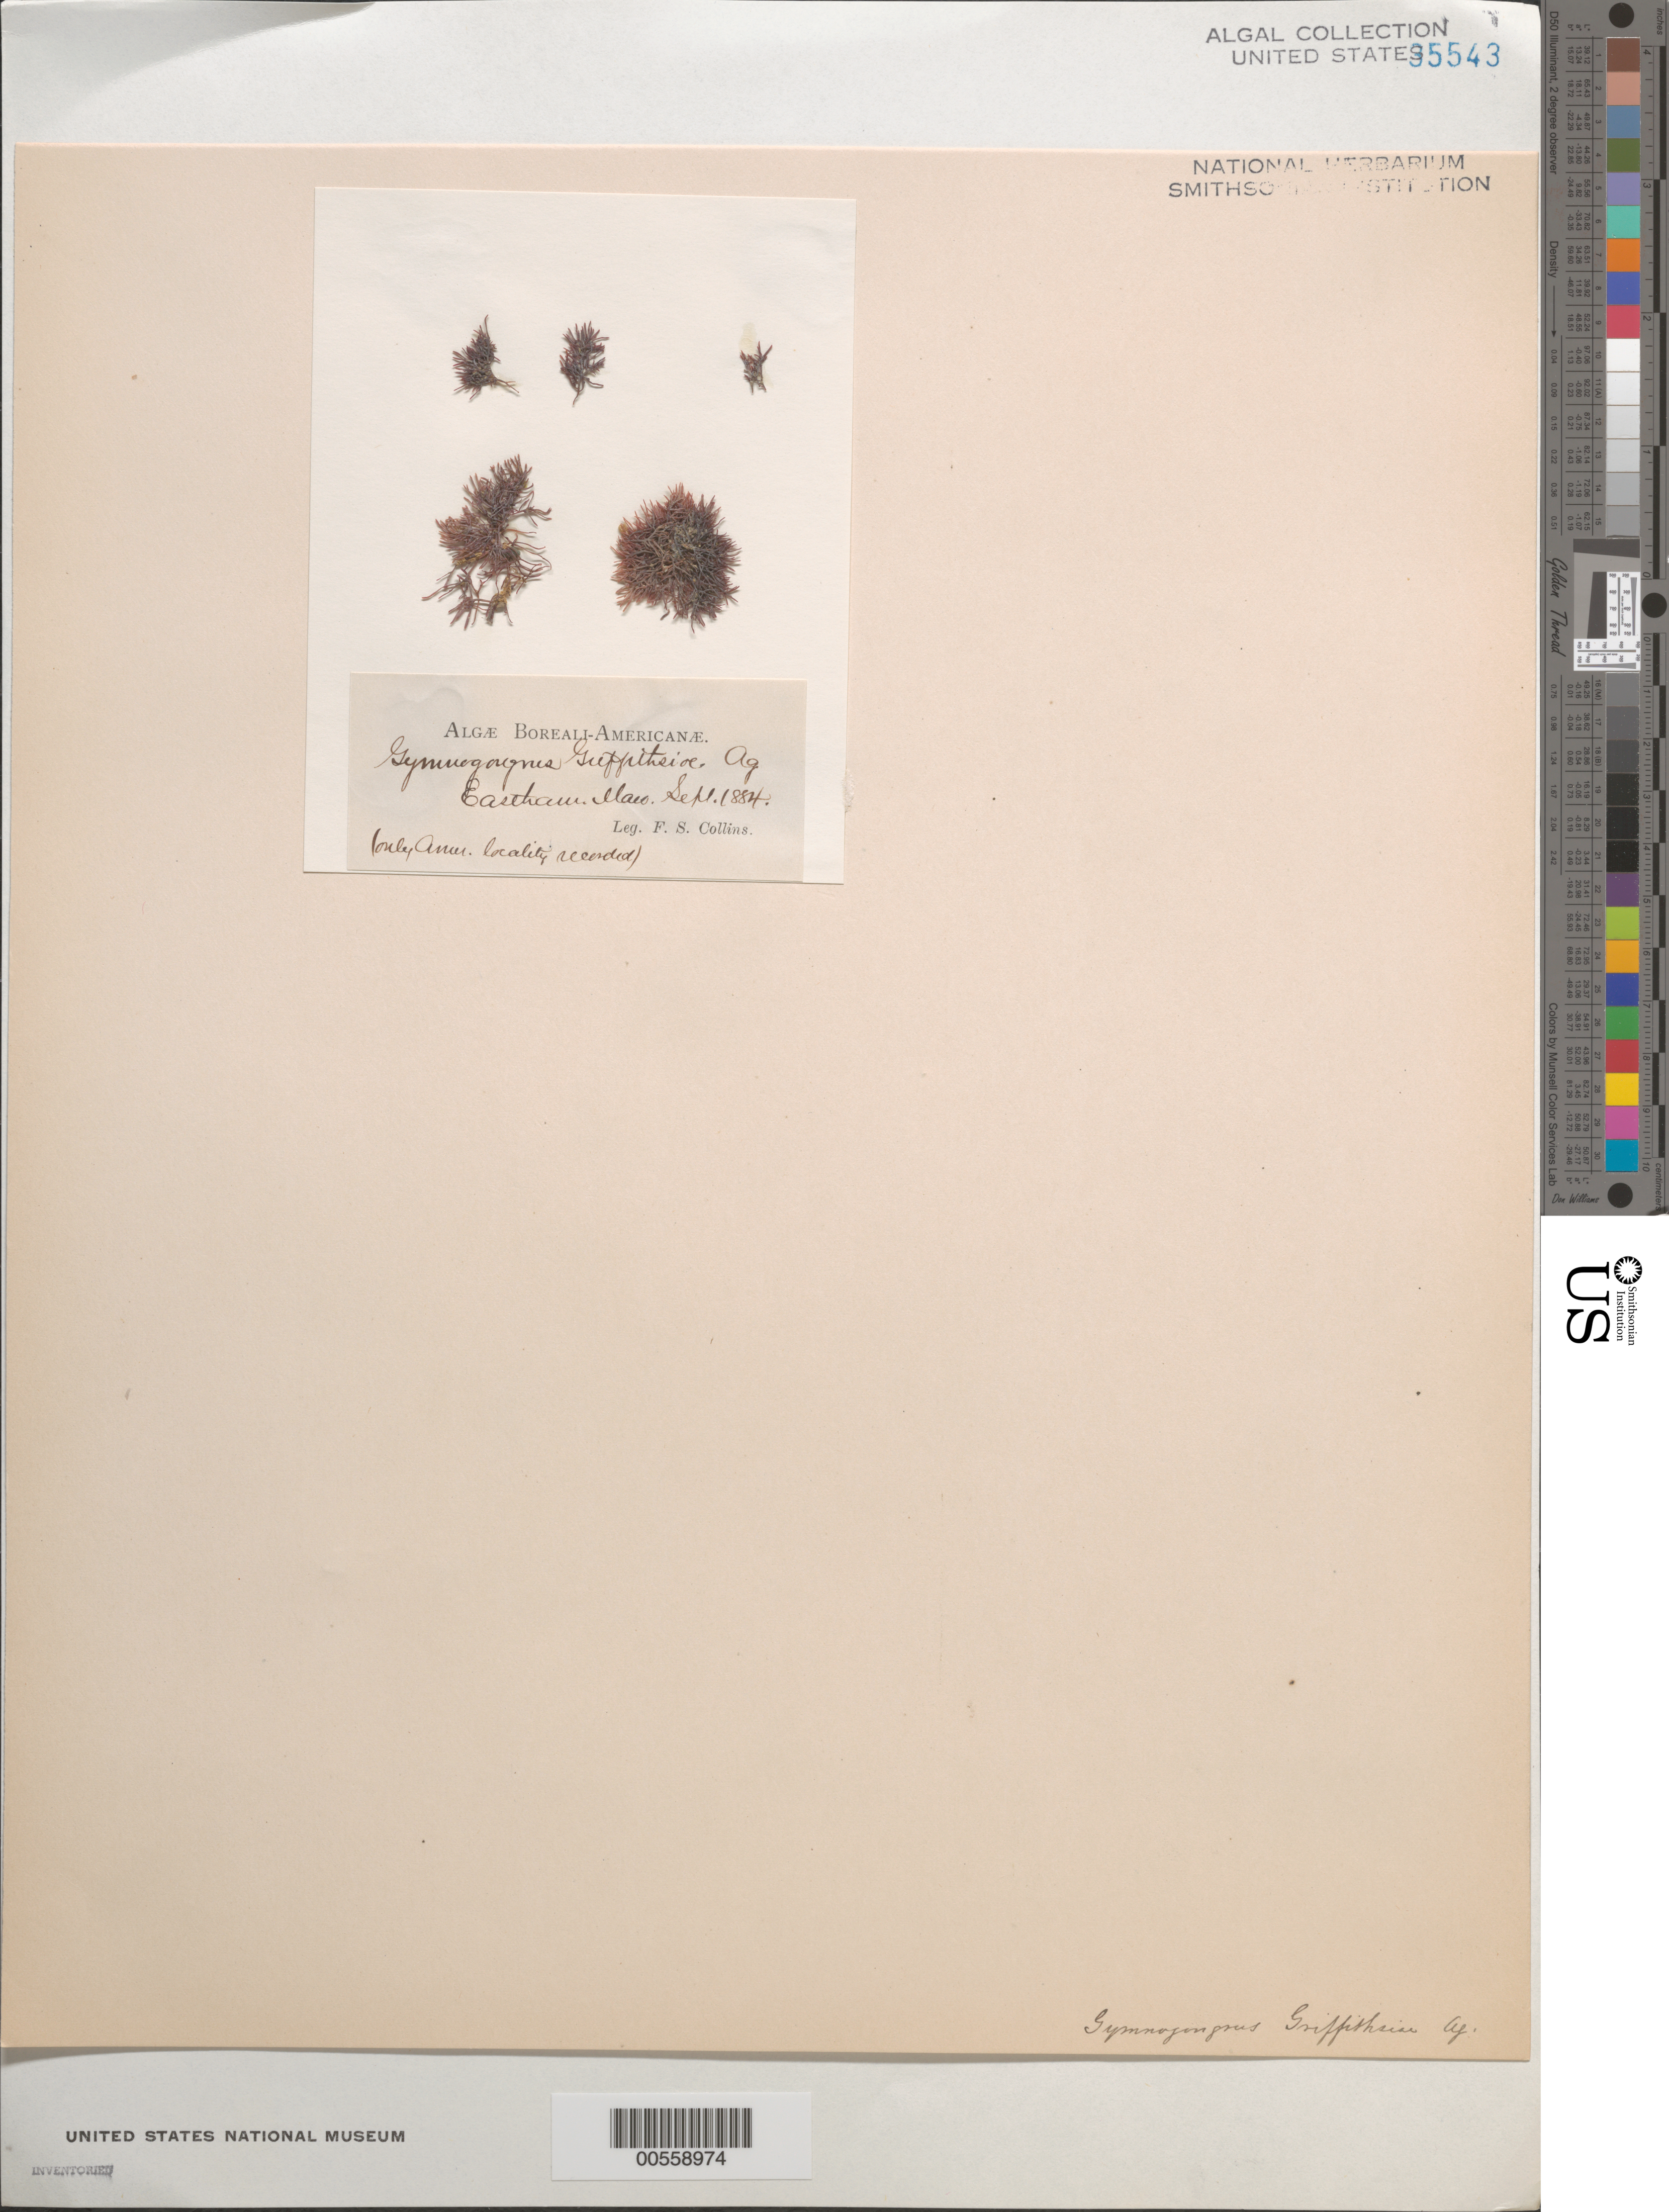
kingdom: Plantae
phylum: Rhodophyta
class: Florideophyceae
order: Gigartinales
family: Phyllophoraceae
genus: Gymnogongrus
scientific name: Gymnogongrus griffithsiae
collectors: F. Collins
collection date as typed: Sep 1884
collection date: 1884-09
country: United States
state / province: Massachusetts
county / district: Barnstable County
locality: Eastham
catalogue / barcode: US 35543